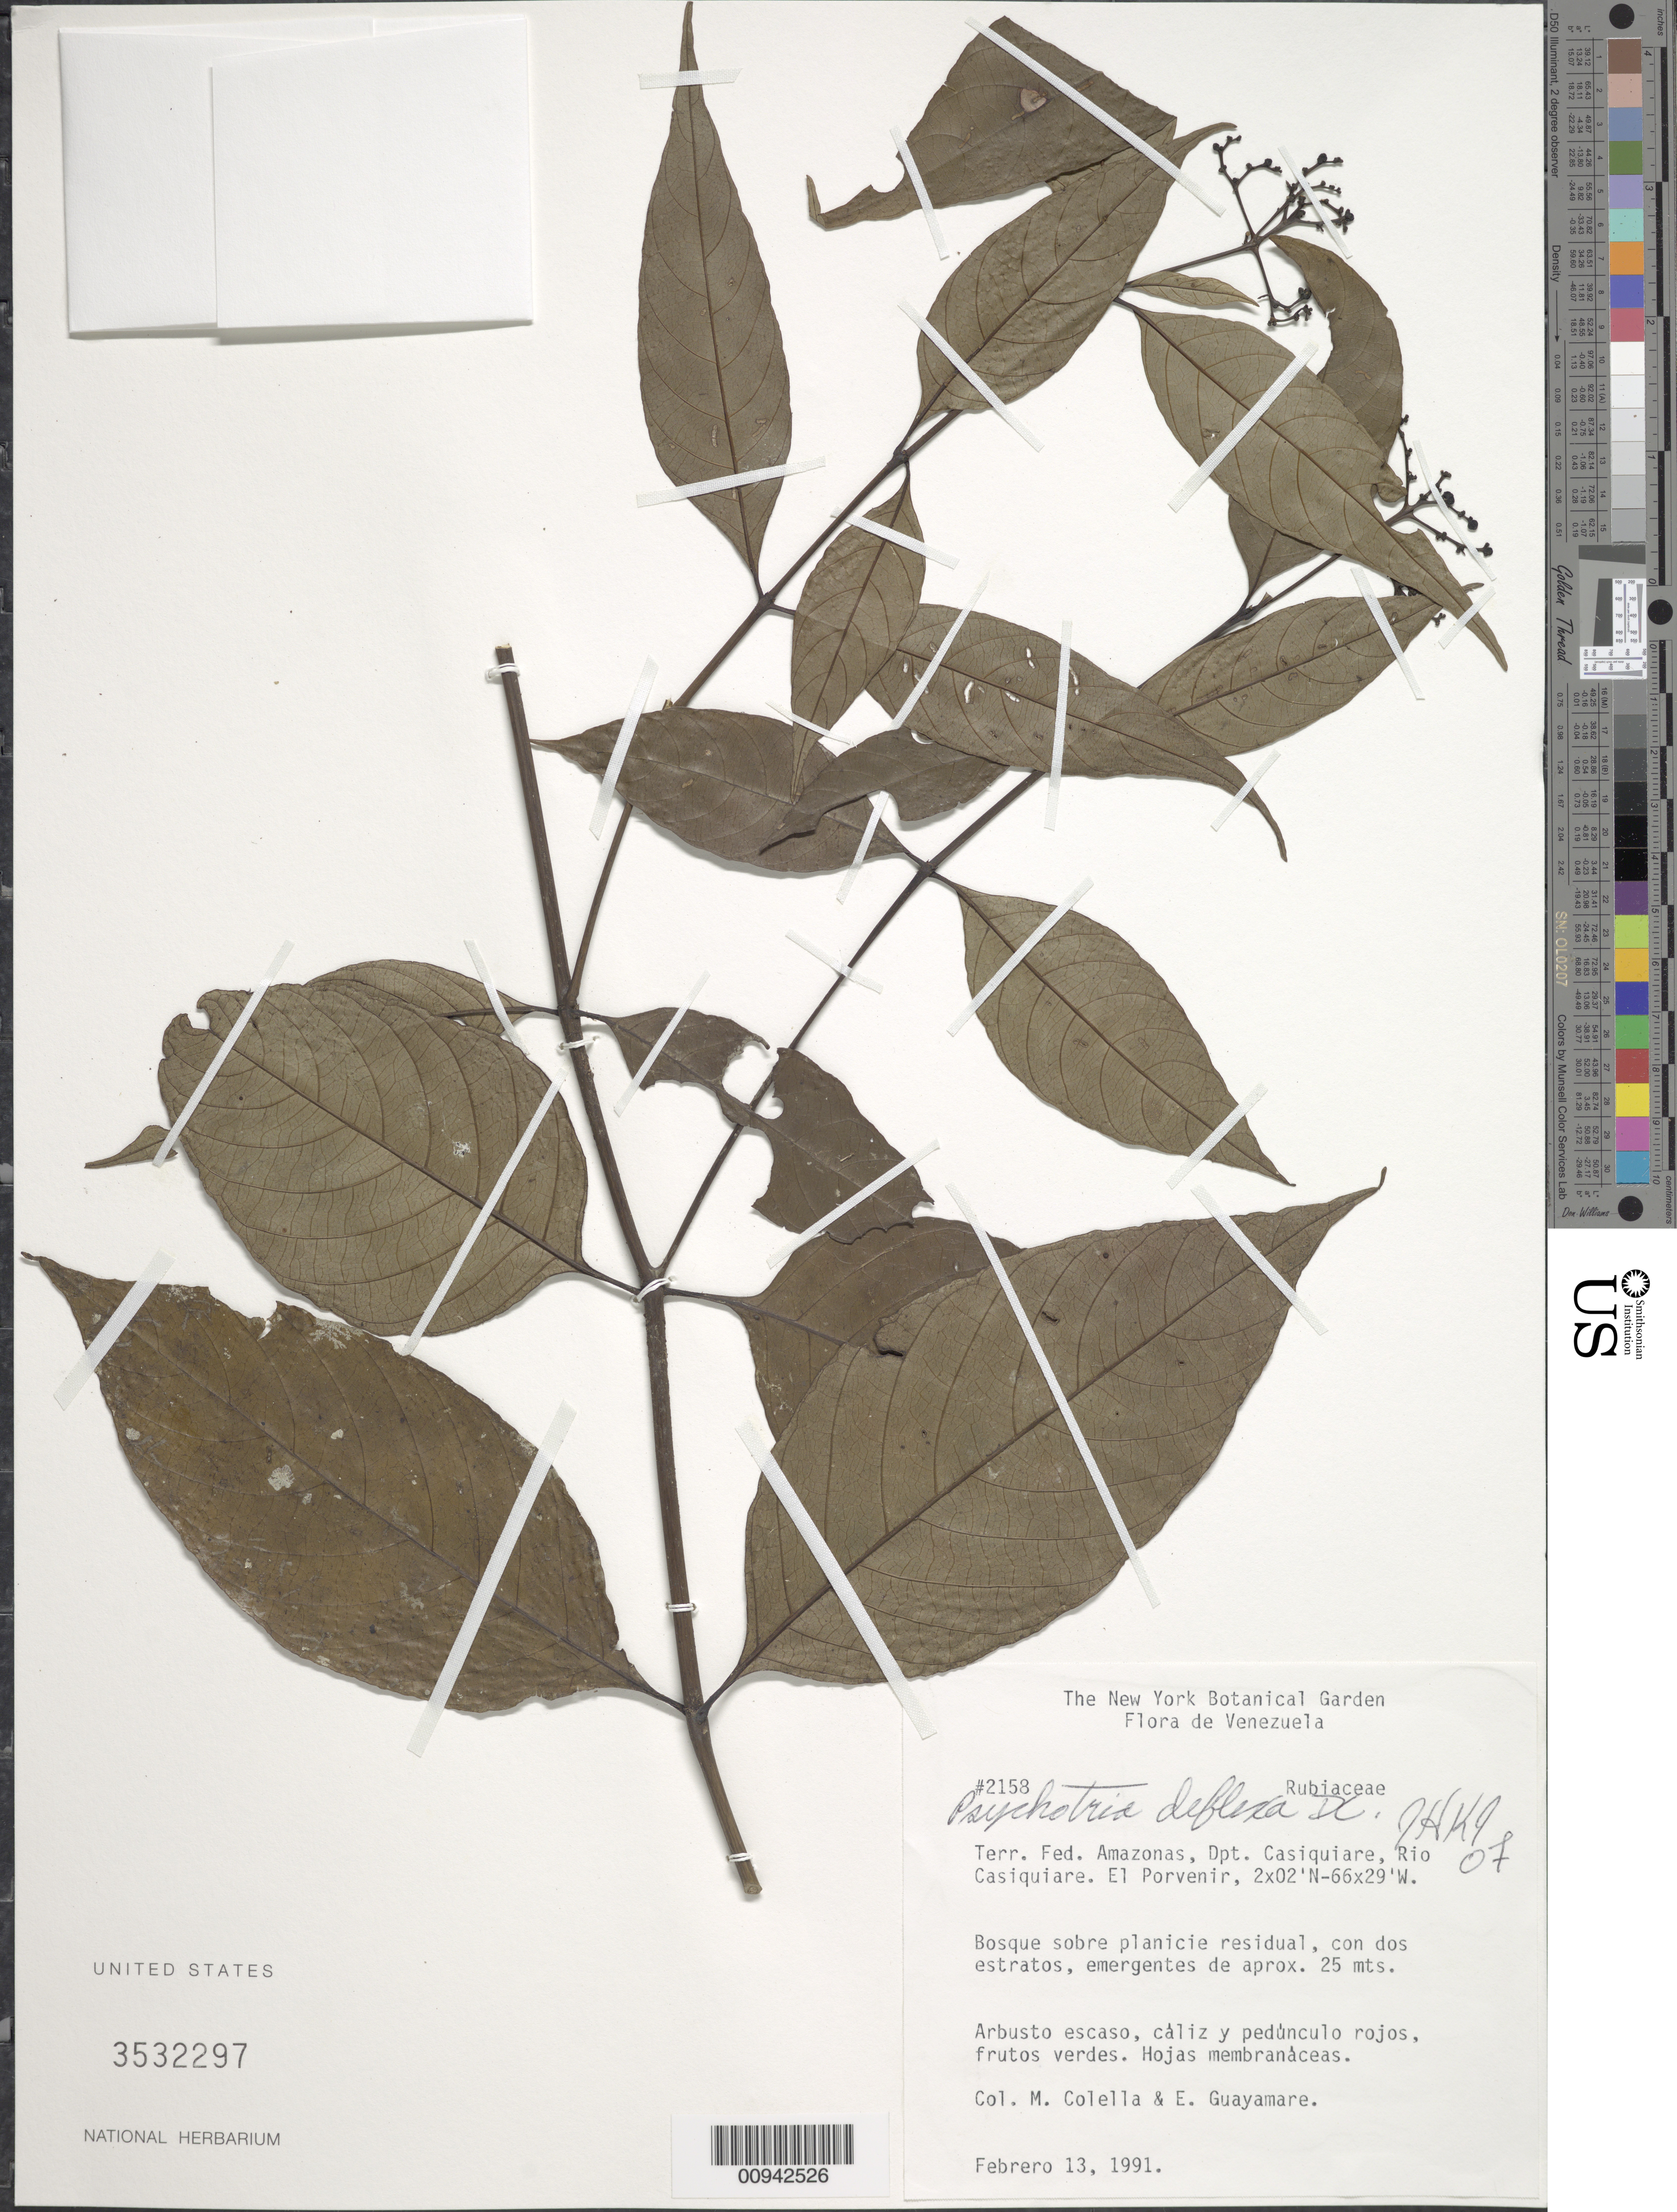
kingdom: Plantae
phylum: Tracheophyta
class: Magnoliopsida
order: Gentianales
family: Rubiaceae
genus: Psychotria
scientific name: Psychotria deflexa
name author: DC.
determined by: Kirkbride, J. H.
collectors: M. Colella & E. Guayamare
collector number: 2158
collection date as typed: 13-Feb-91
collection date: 1991-02-13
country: Venezuela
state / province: Amazonas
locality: Río Casiquiare, El Porvenir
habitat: Bosque sobre planicie residual, con dos estratos, emergentes de aprox 25m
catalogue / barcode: US 3532297